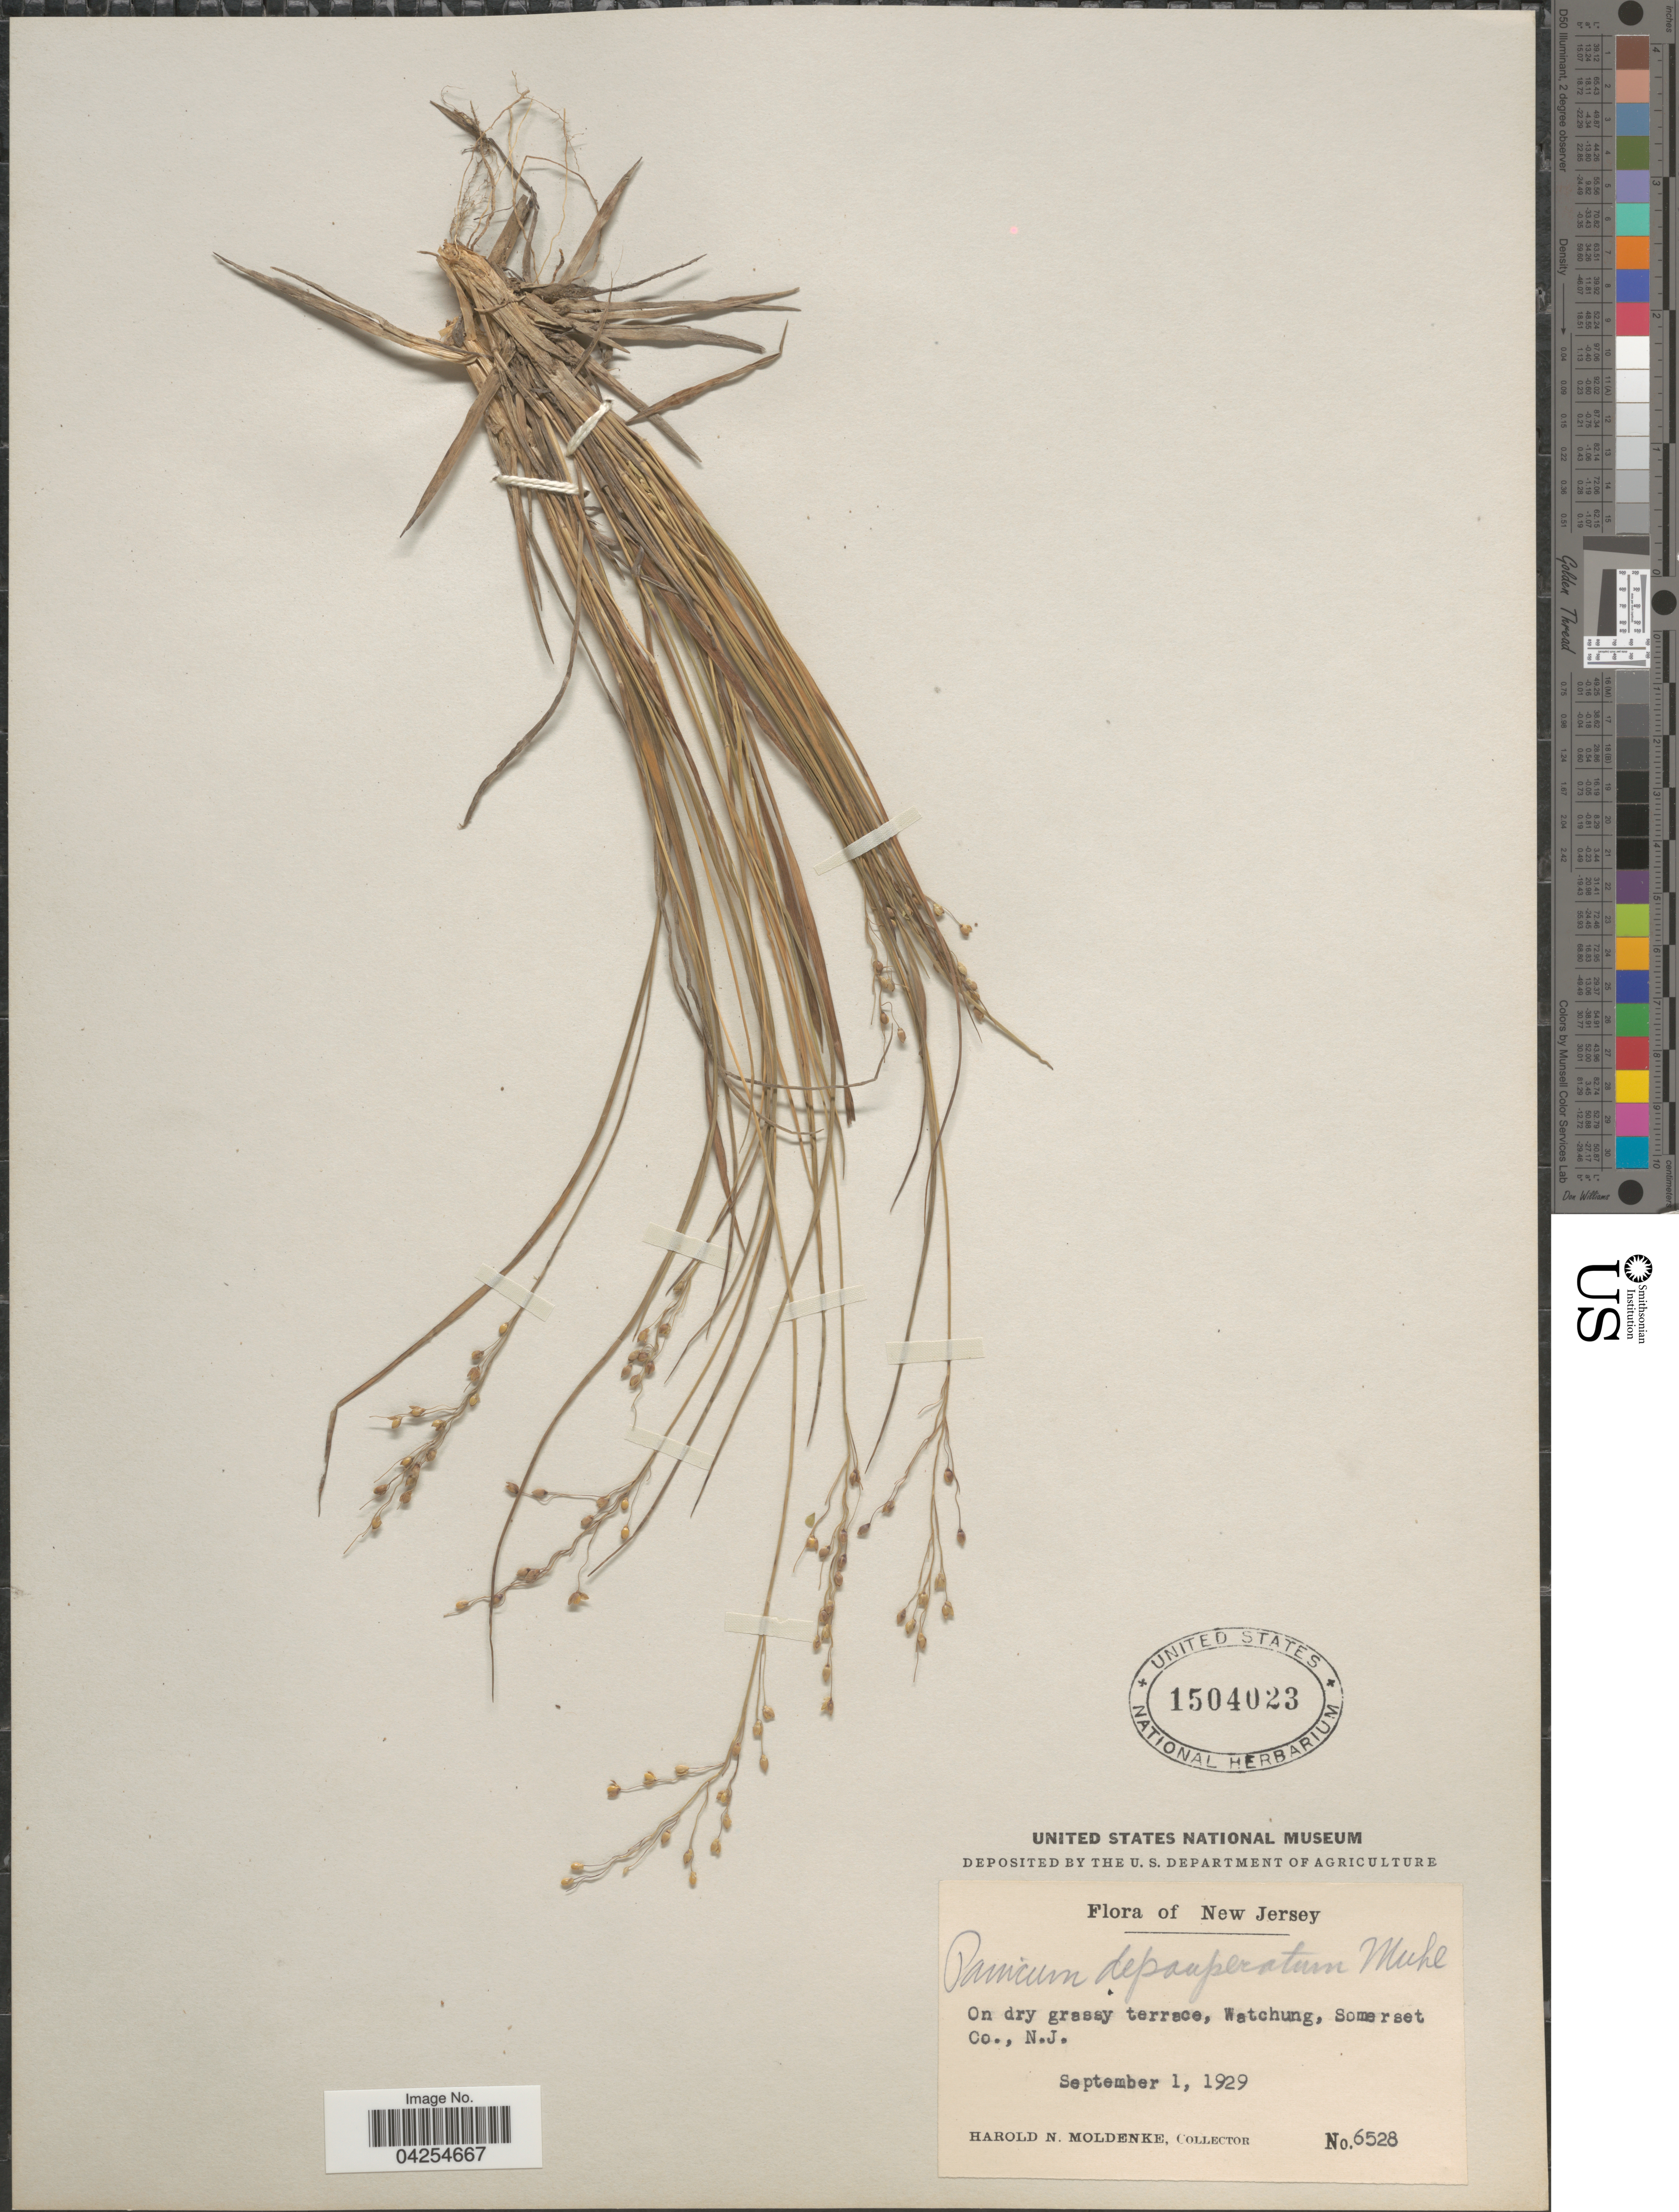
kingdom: Plantae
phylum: Tracheophyta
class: Liliopsida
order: Poales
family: Poaceae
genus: Dichanthelium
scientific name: Dichanthelium depauperatum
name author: (Muhl.) Gould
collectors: H. N. Moldenke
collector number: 6528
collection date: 1929-09-01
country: United States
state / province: New Jersey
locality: On dry grassy terrace, Watchung, Somerset Co.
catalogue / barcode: US 1504023